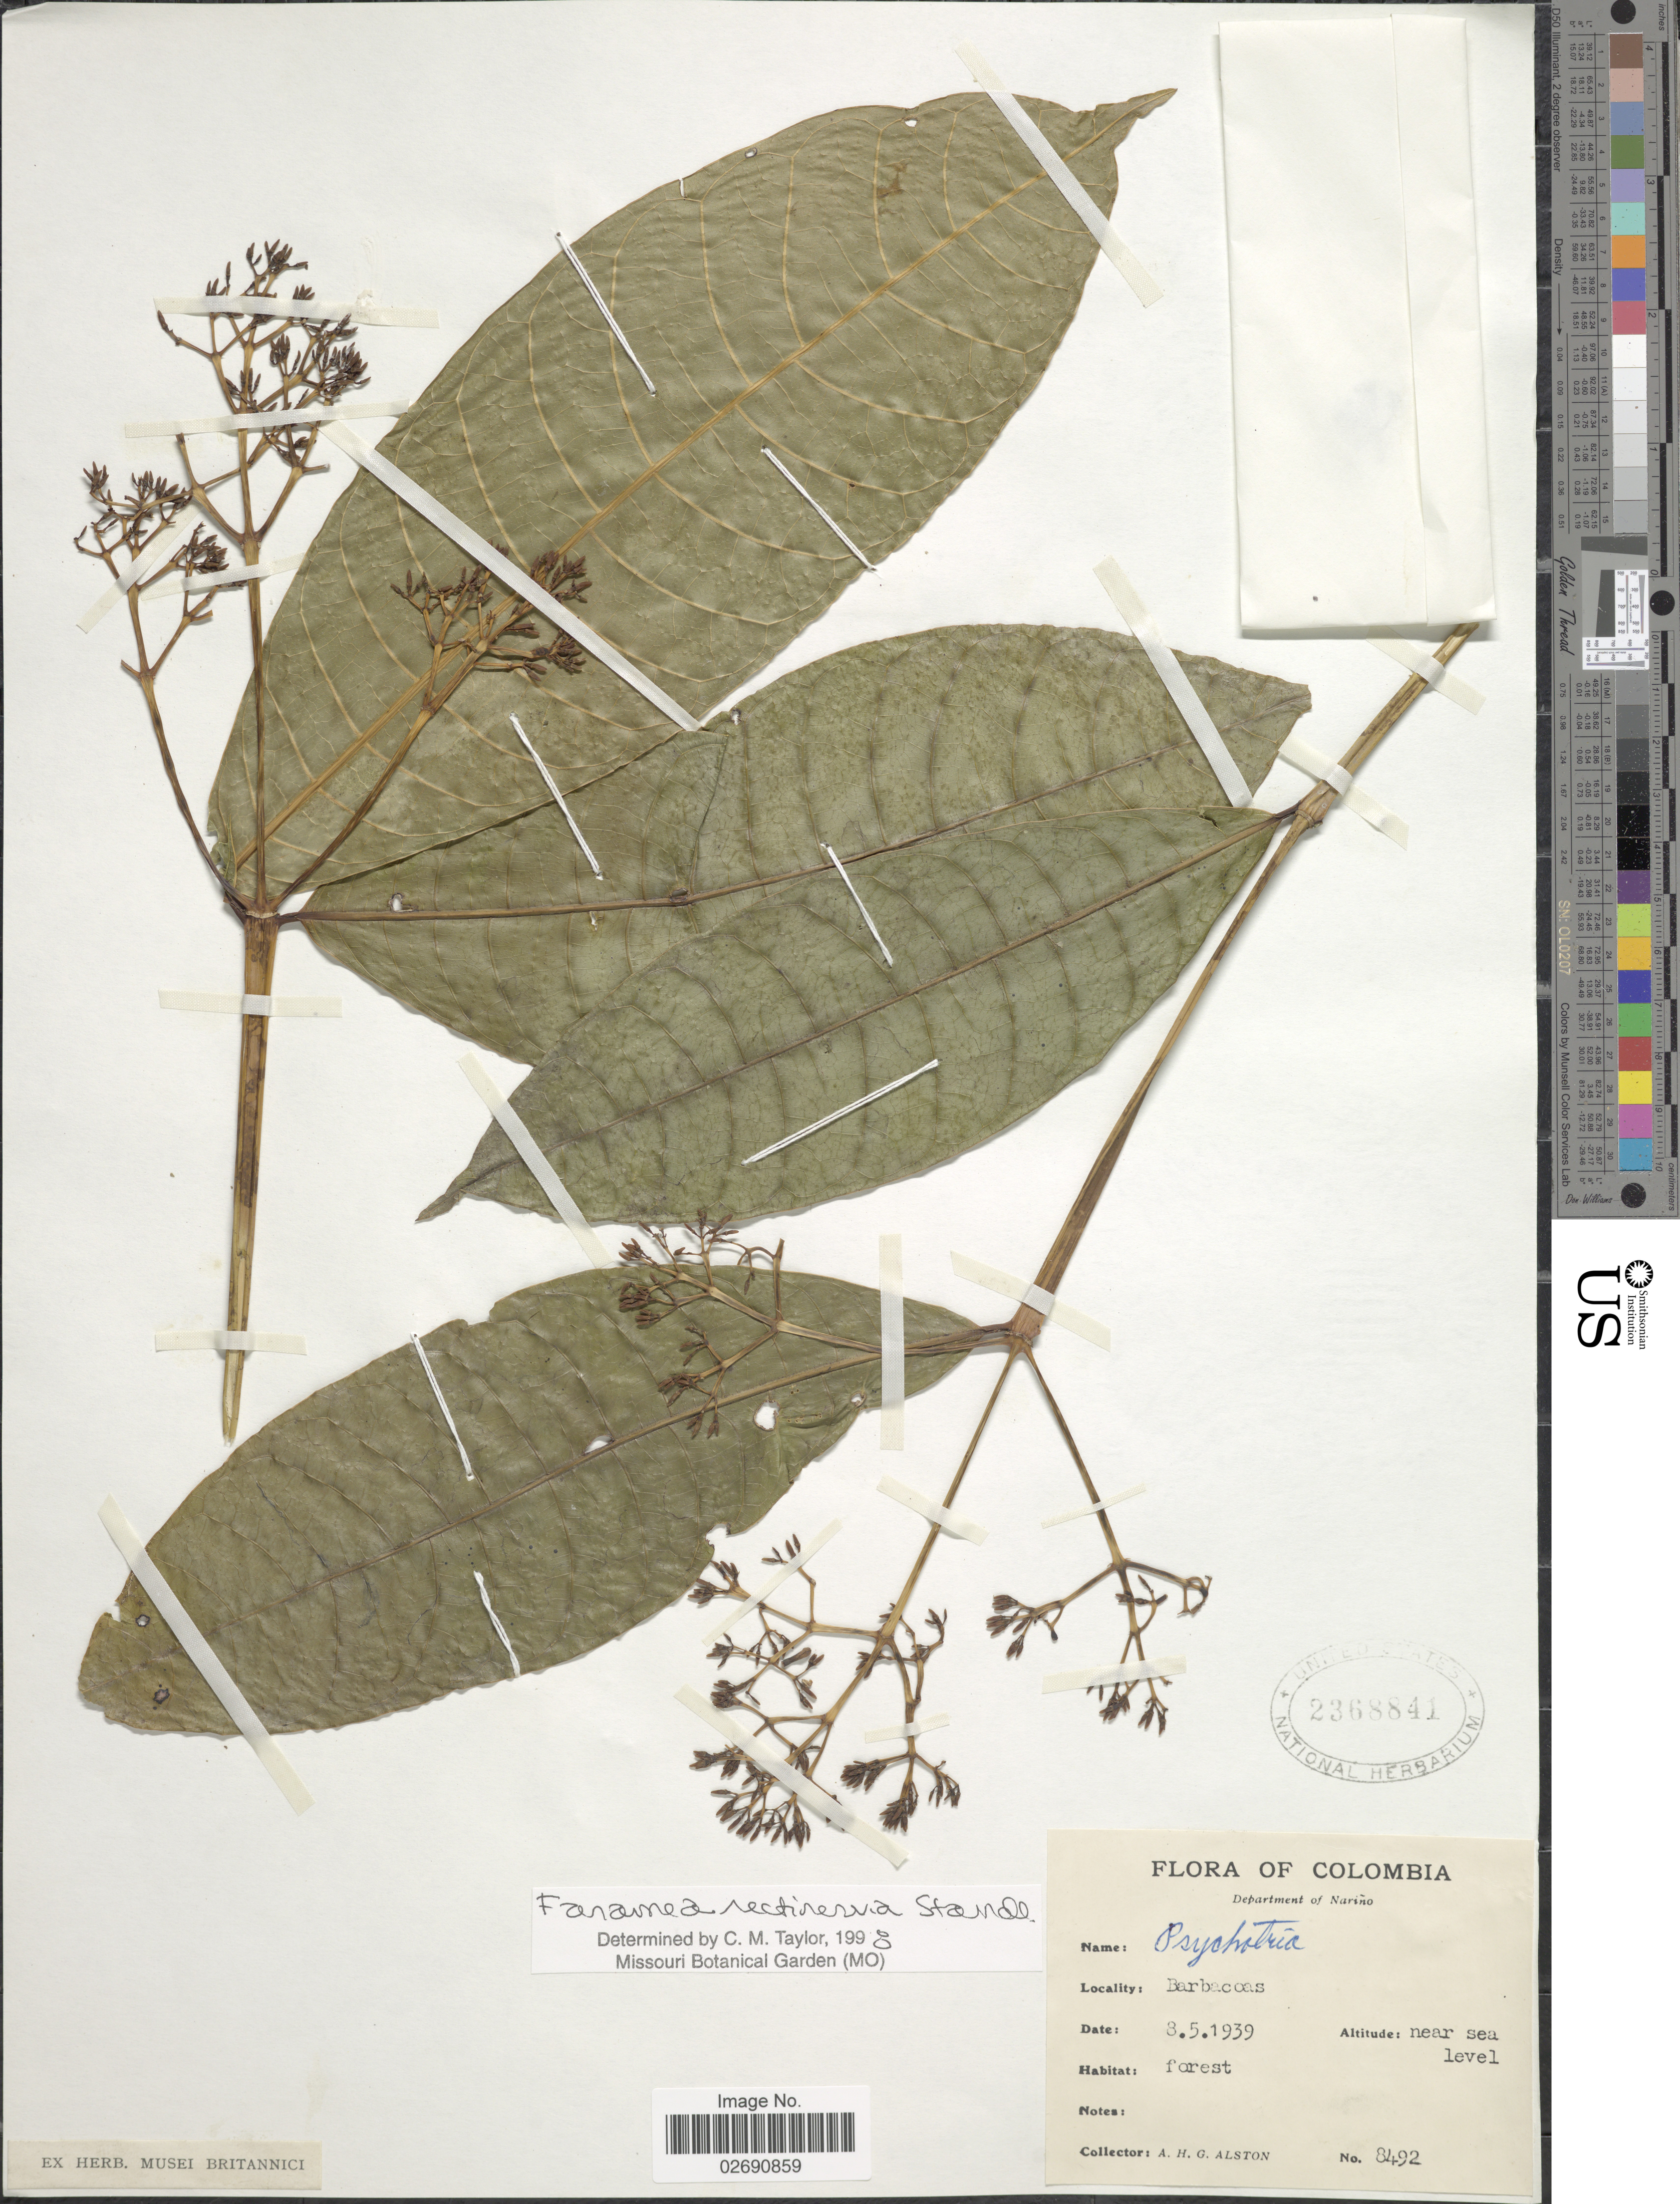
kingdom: Plantae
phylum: Tracheophyta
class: Magnoliopsida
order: Gentianales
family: Rubiaceae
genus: Faramea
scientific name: Faramea rectinervia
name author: Standl.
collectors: A. H. Alston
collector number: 8492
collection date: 1939-05-08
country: Colombia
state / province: Nariño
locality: Barbacoas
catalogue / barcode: US 2368841